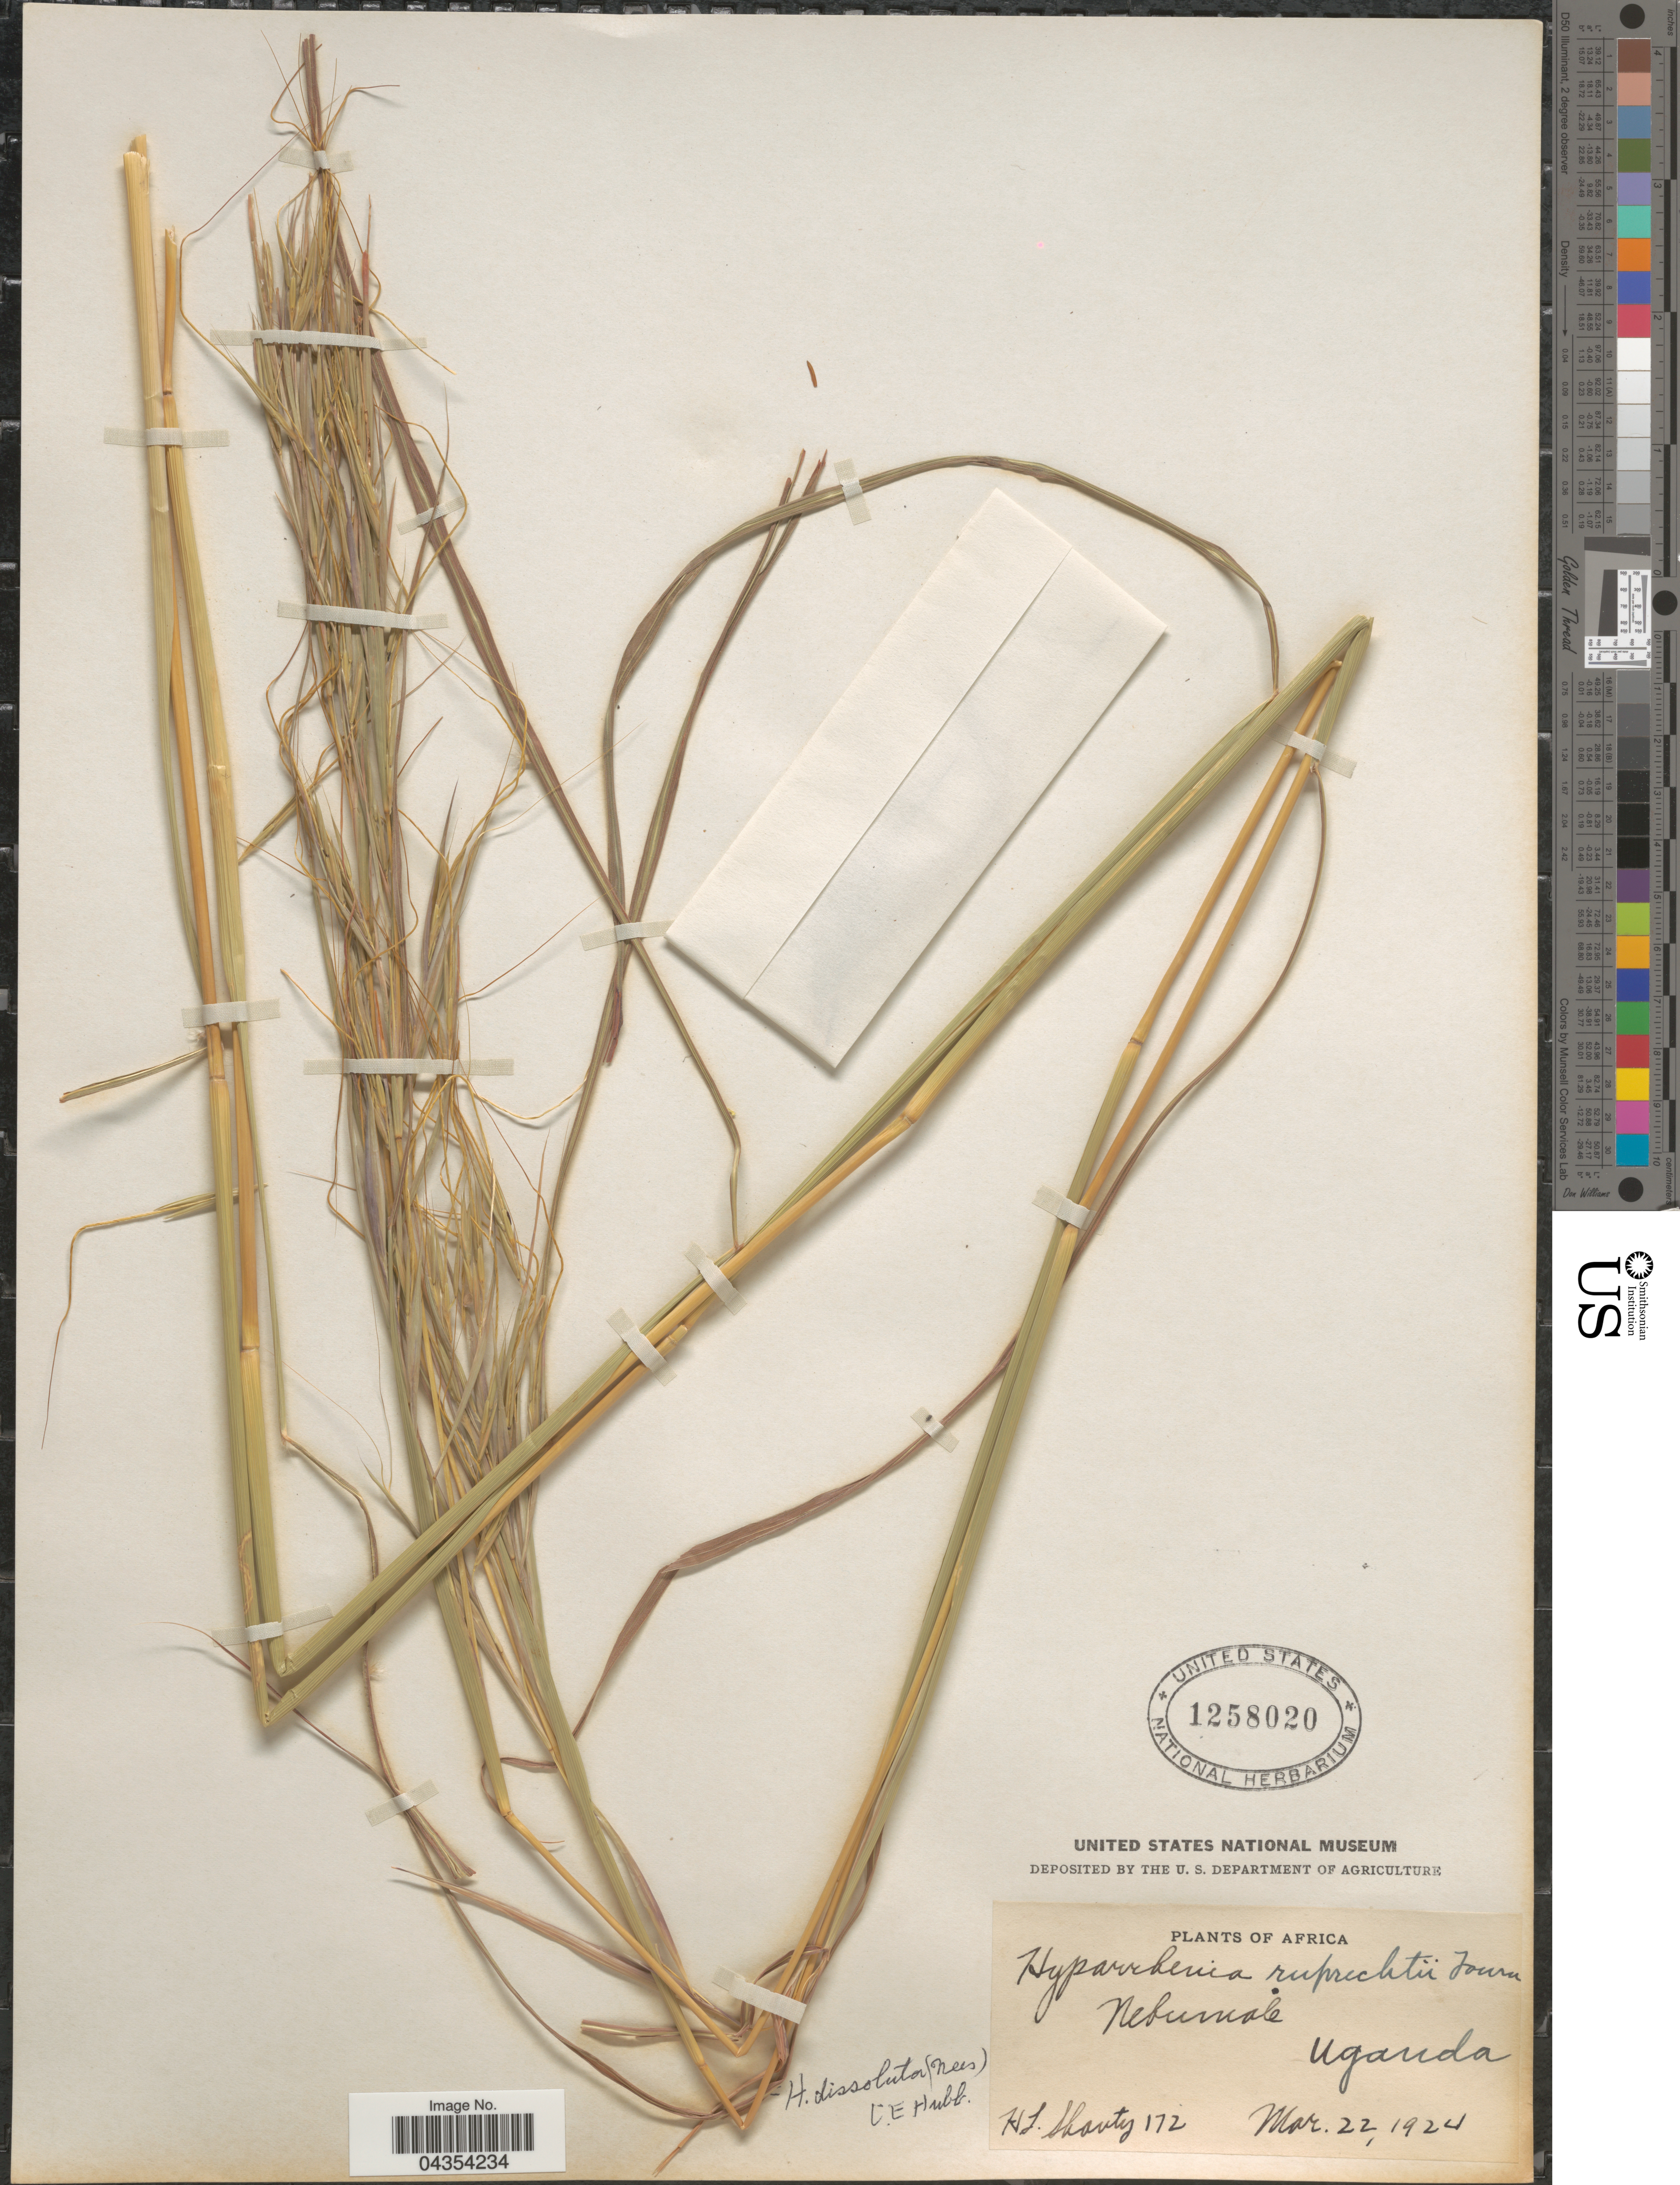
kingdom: Plantae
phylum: Tracheophyta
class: Liliopsida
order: Poales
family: Poaceae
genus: Hyperthelia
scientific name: Hyperthelia dissoluta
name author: (Nees ex Steud.) Clayton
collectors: H. Shantz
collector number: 172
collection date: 1924-03-22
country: Uganda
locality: Nebumale.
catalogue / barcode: US 1258020